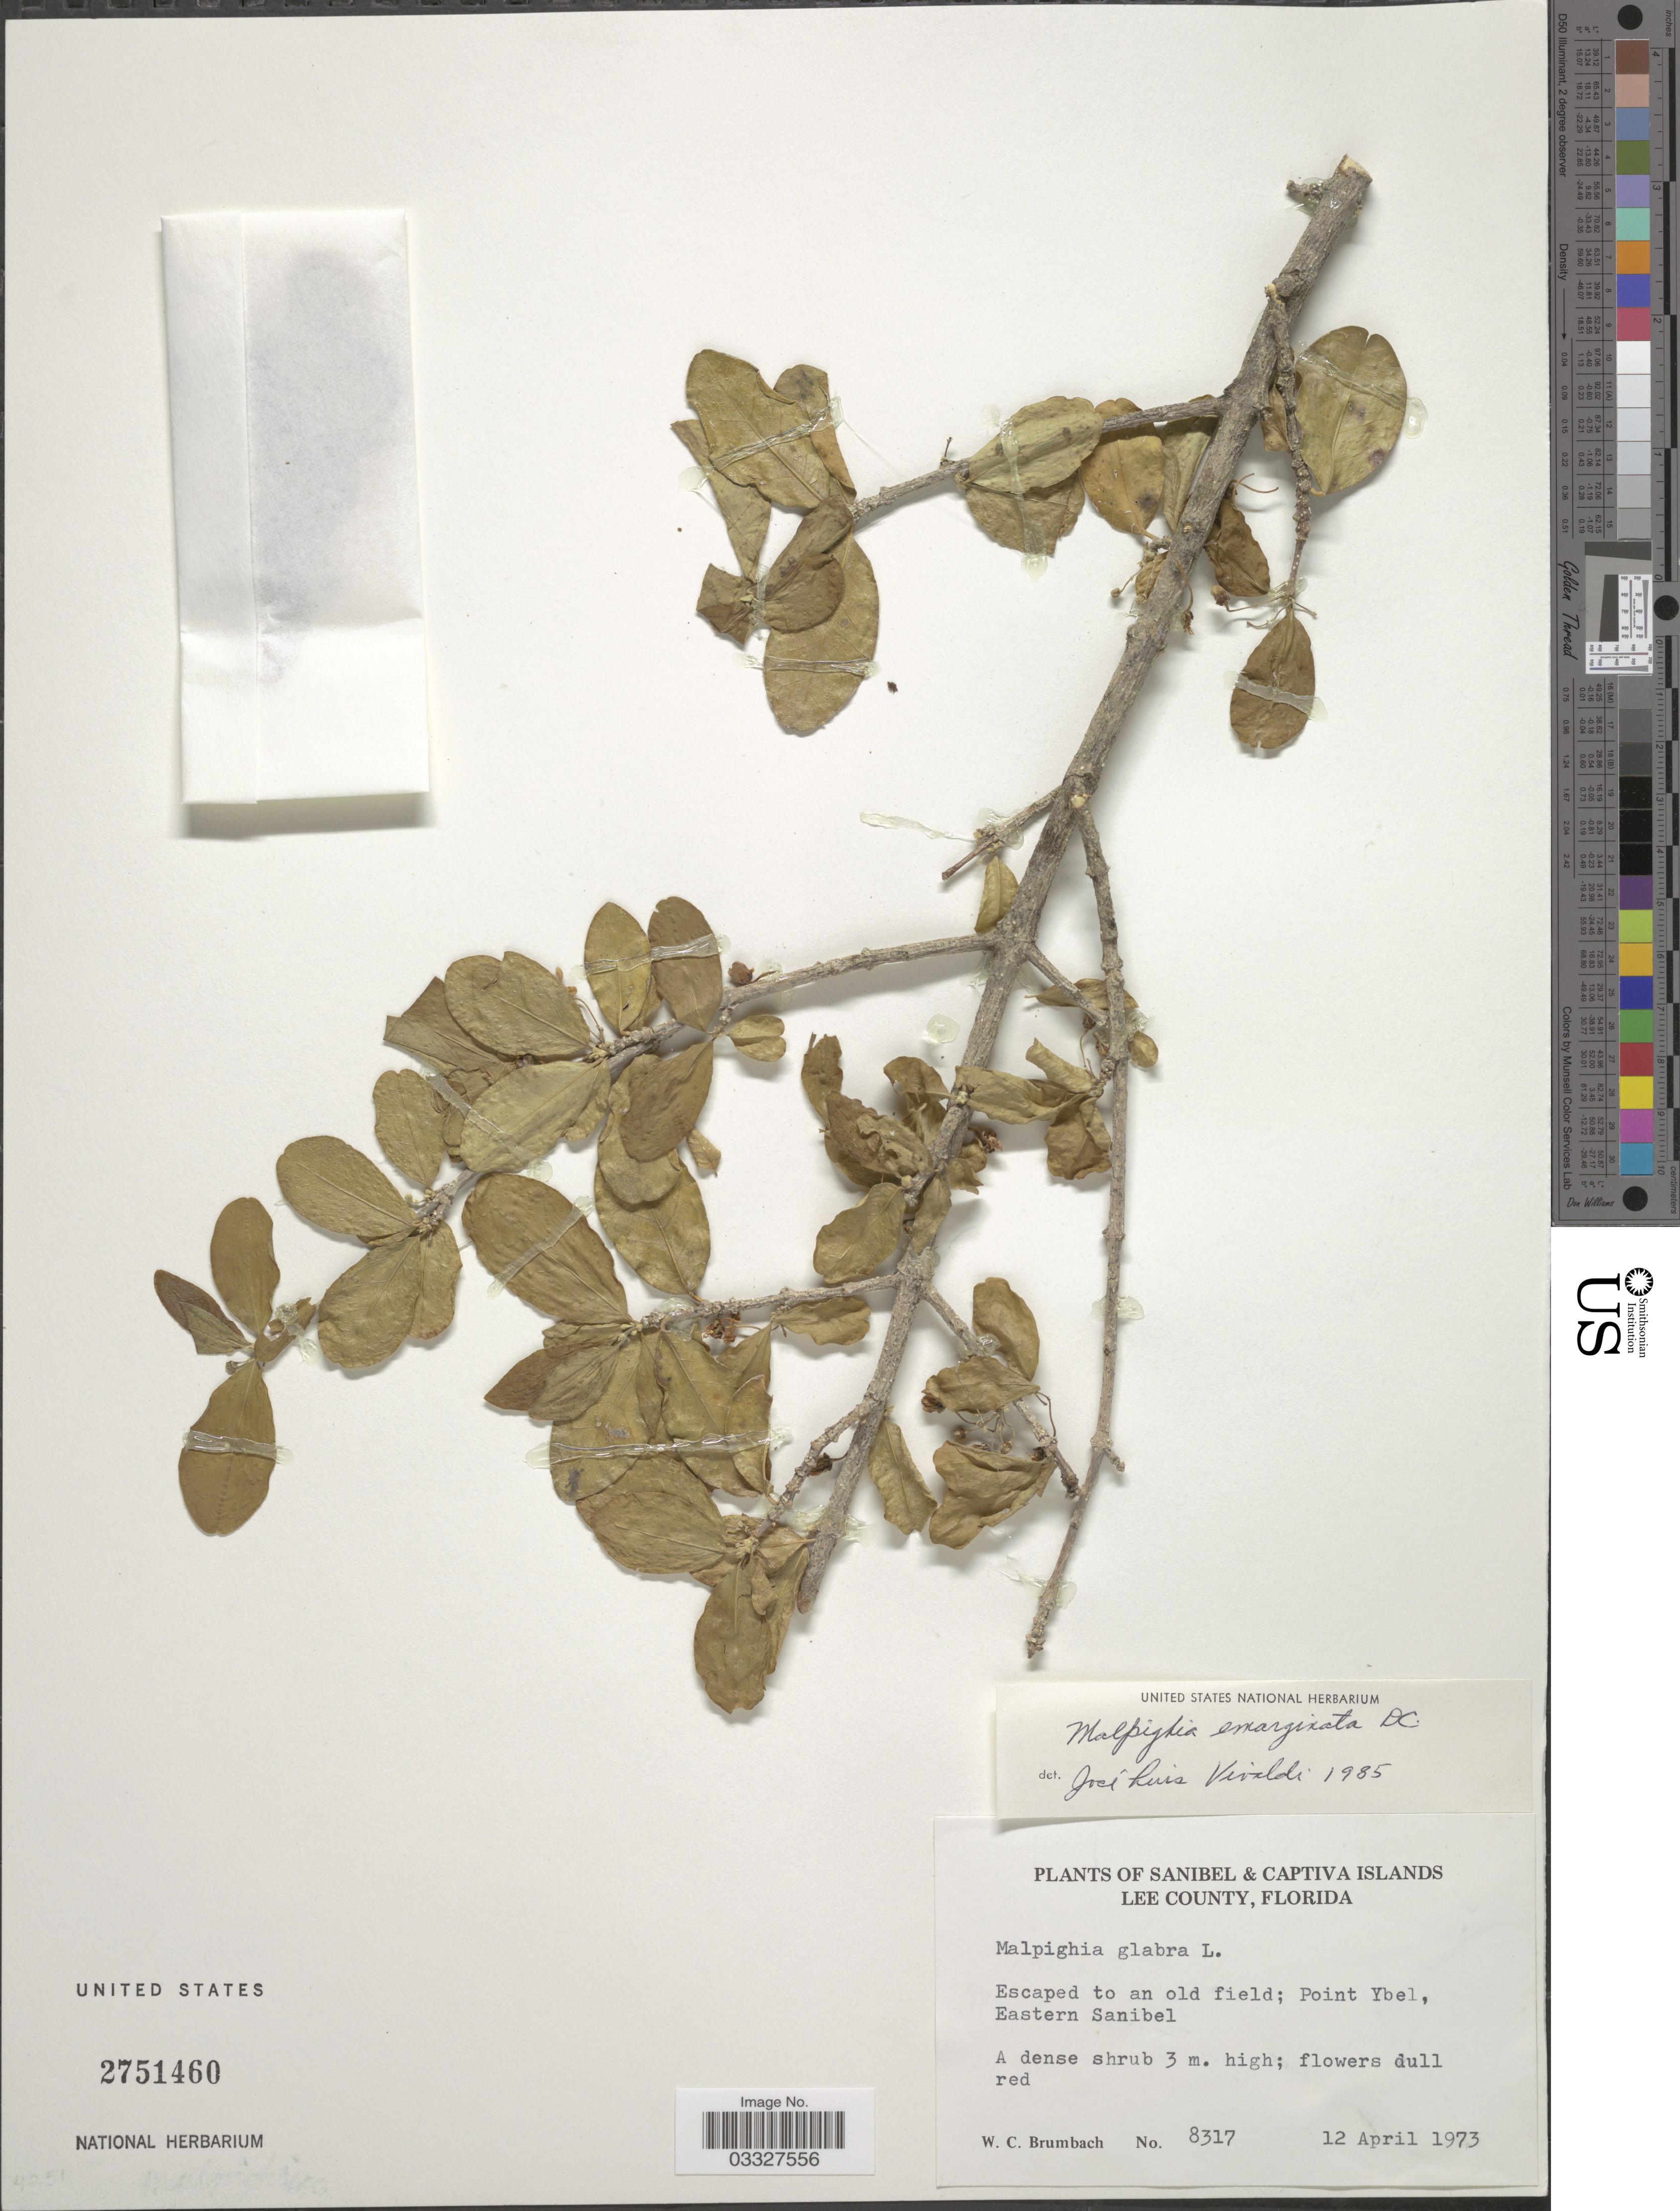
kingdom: Plantae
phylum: Tracheophyta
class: Magnoliopsida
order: Malpighiales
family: Malpighiaceae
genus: Malpighia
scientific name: Malpighia emarginata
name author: DC.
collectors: W. C. Brumbach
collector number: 8317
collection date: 1973-04-12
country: Algeria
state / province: Aïn Defla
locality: Sanibel & Captiva Islands. Lee County. Escaped to an old field; Point Ybel, Eastern Sanibel.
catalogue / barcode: US 2751460